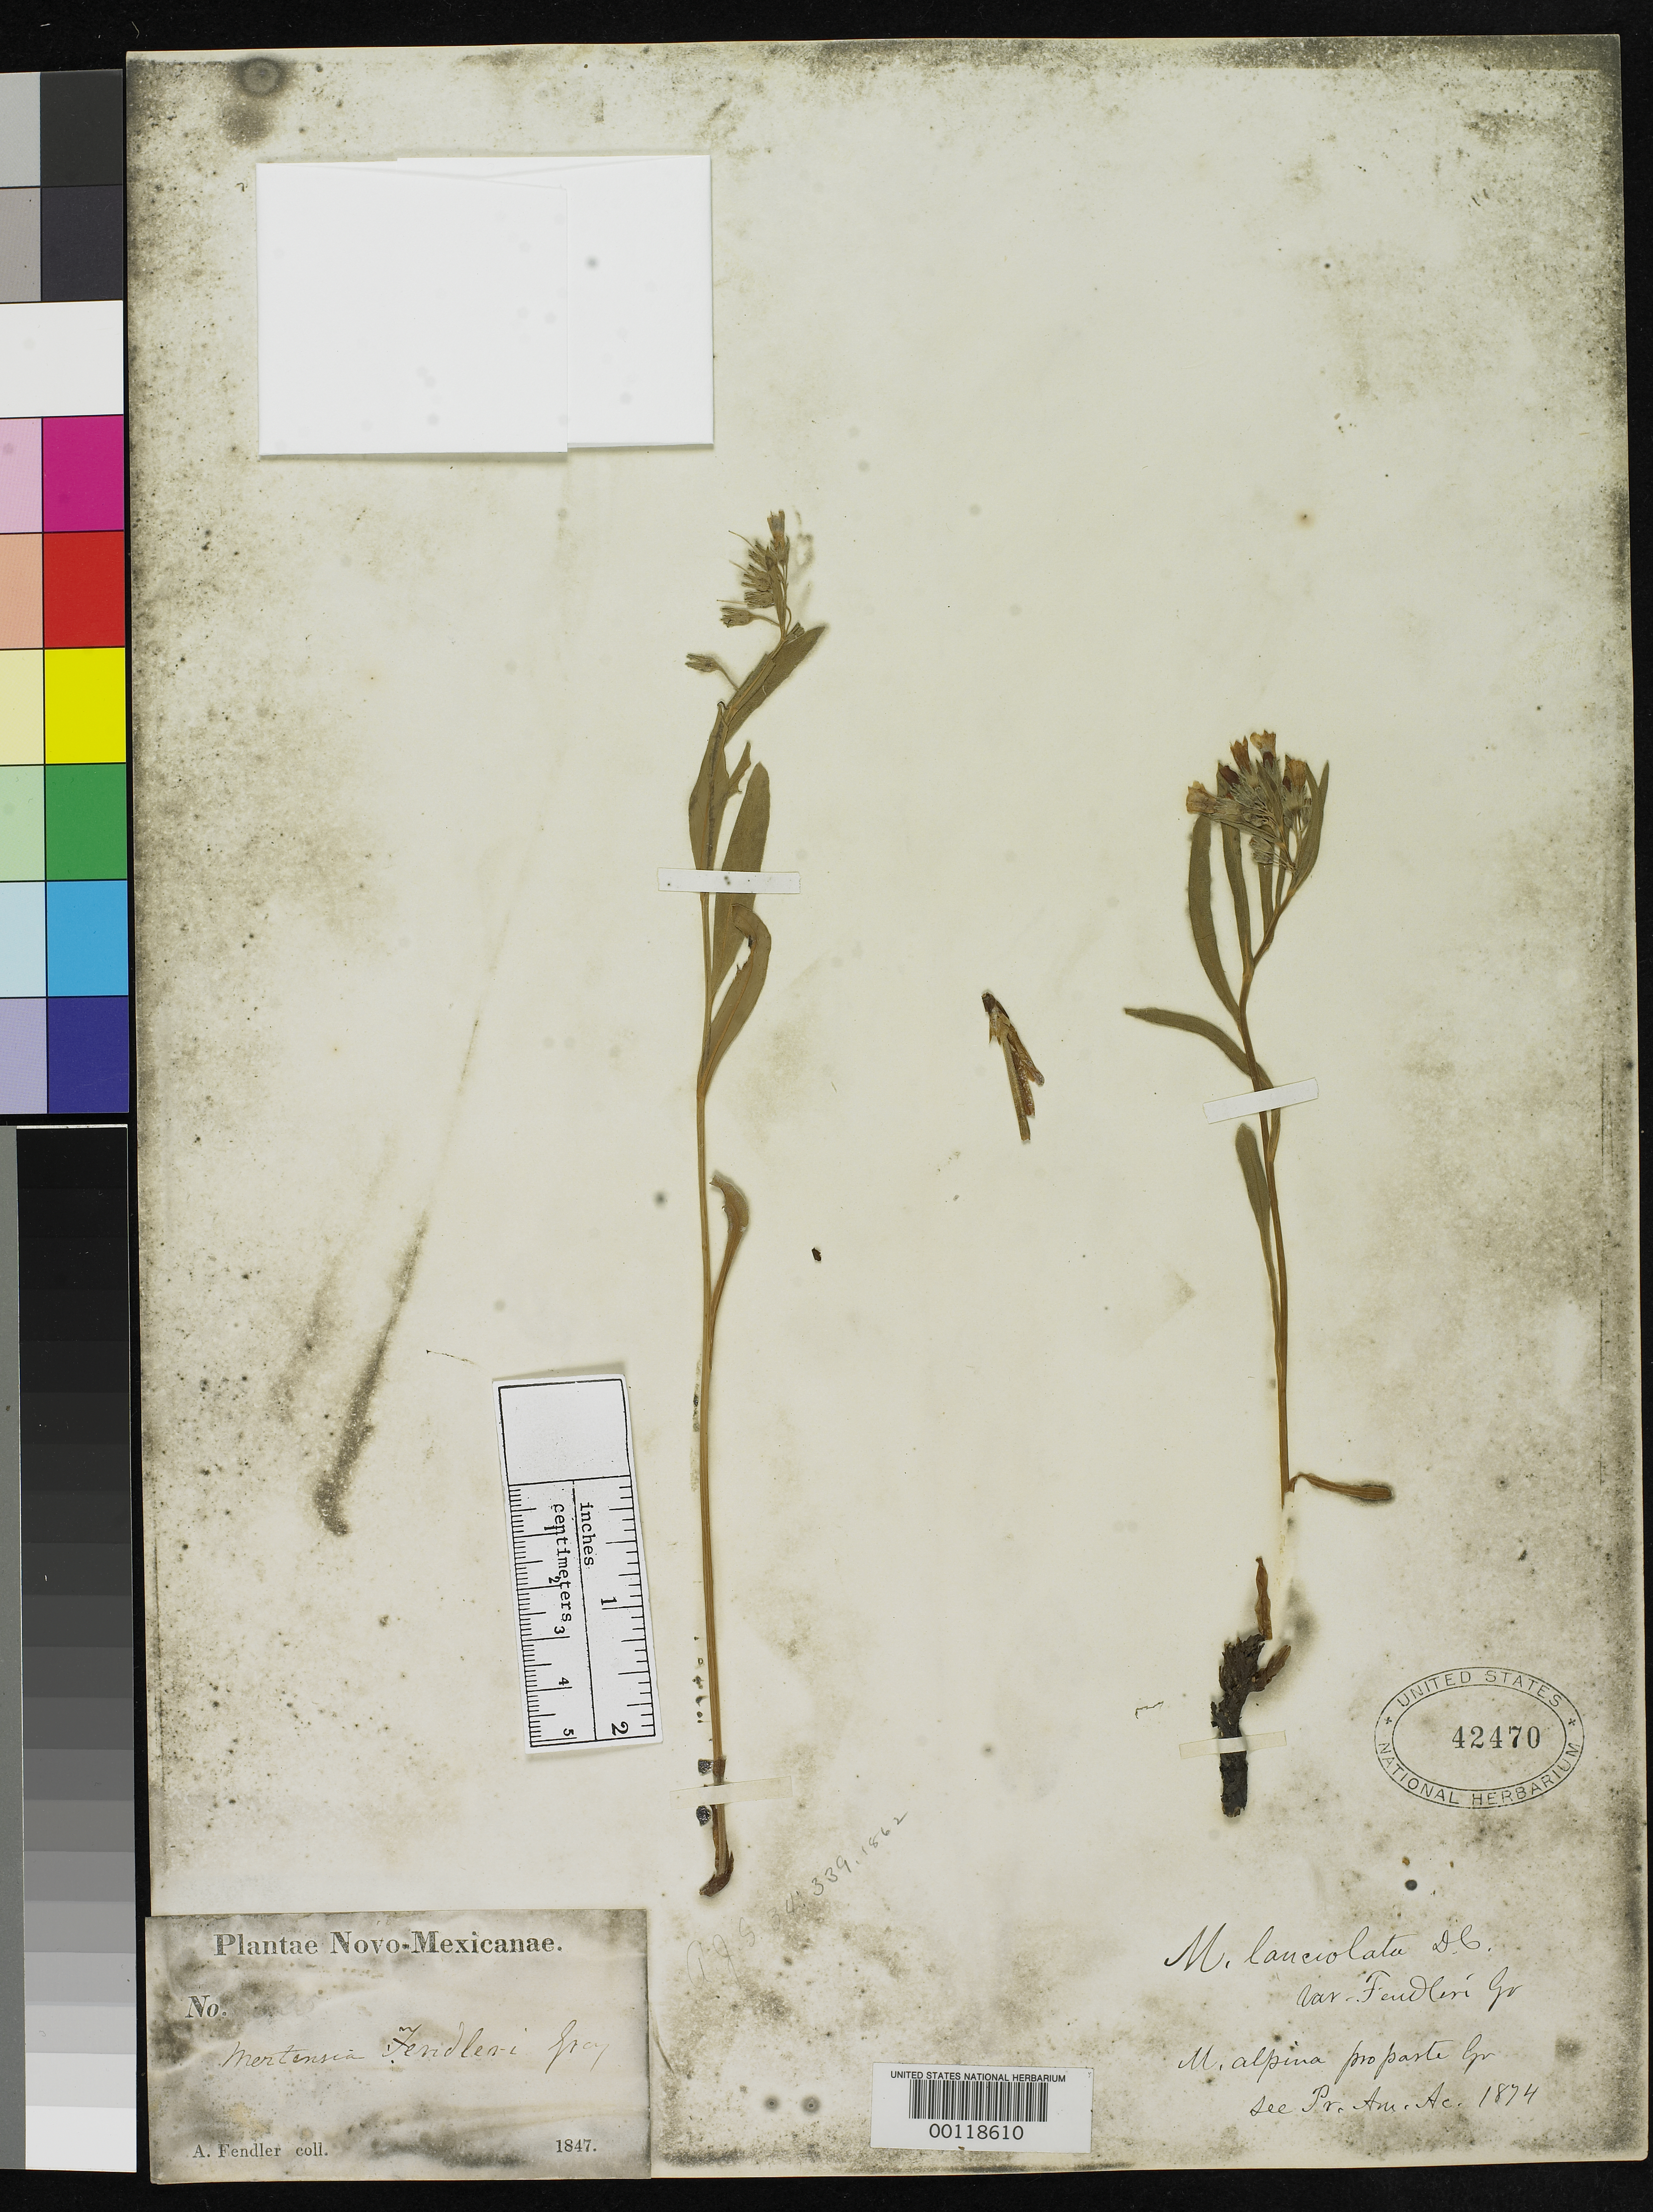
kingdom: Plantae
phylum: Tracheophyta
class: Magnoliopsida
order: Boraginales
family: Boraginaceae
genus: Mertensia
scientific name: Mertensia fendleri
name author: A. Gray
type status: Isotype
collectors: A. Fendler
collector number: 625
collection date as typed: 1847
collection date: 1847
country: United States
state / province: New Mexico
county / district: Santa Fe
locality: Santa Fe Creek.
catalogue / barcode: US 42470